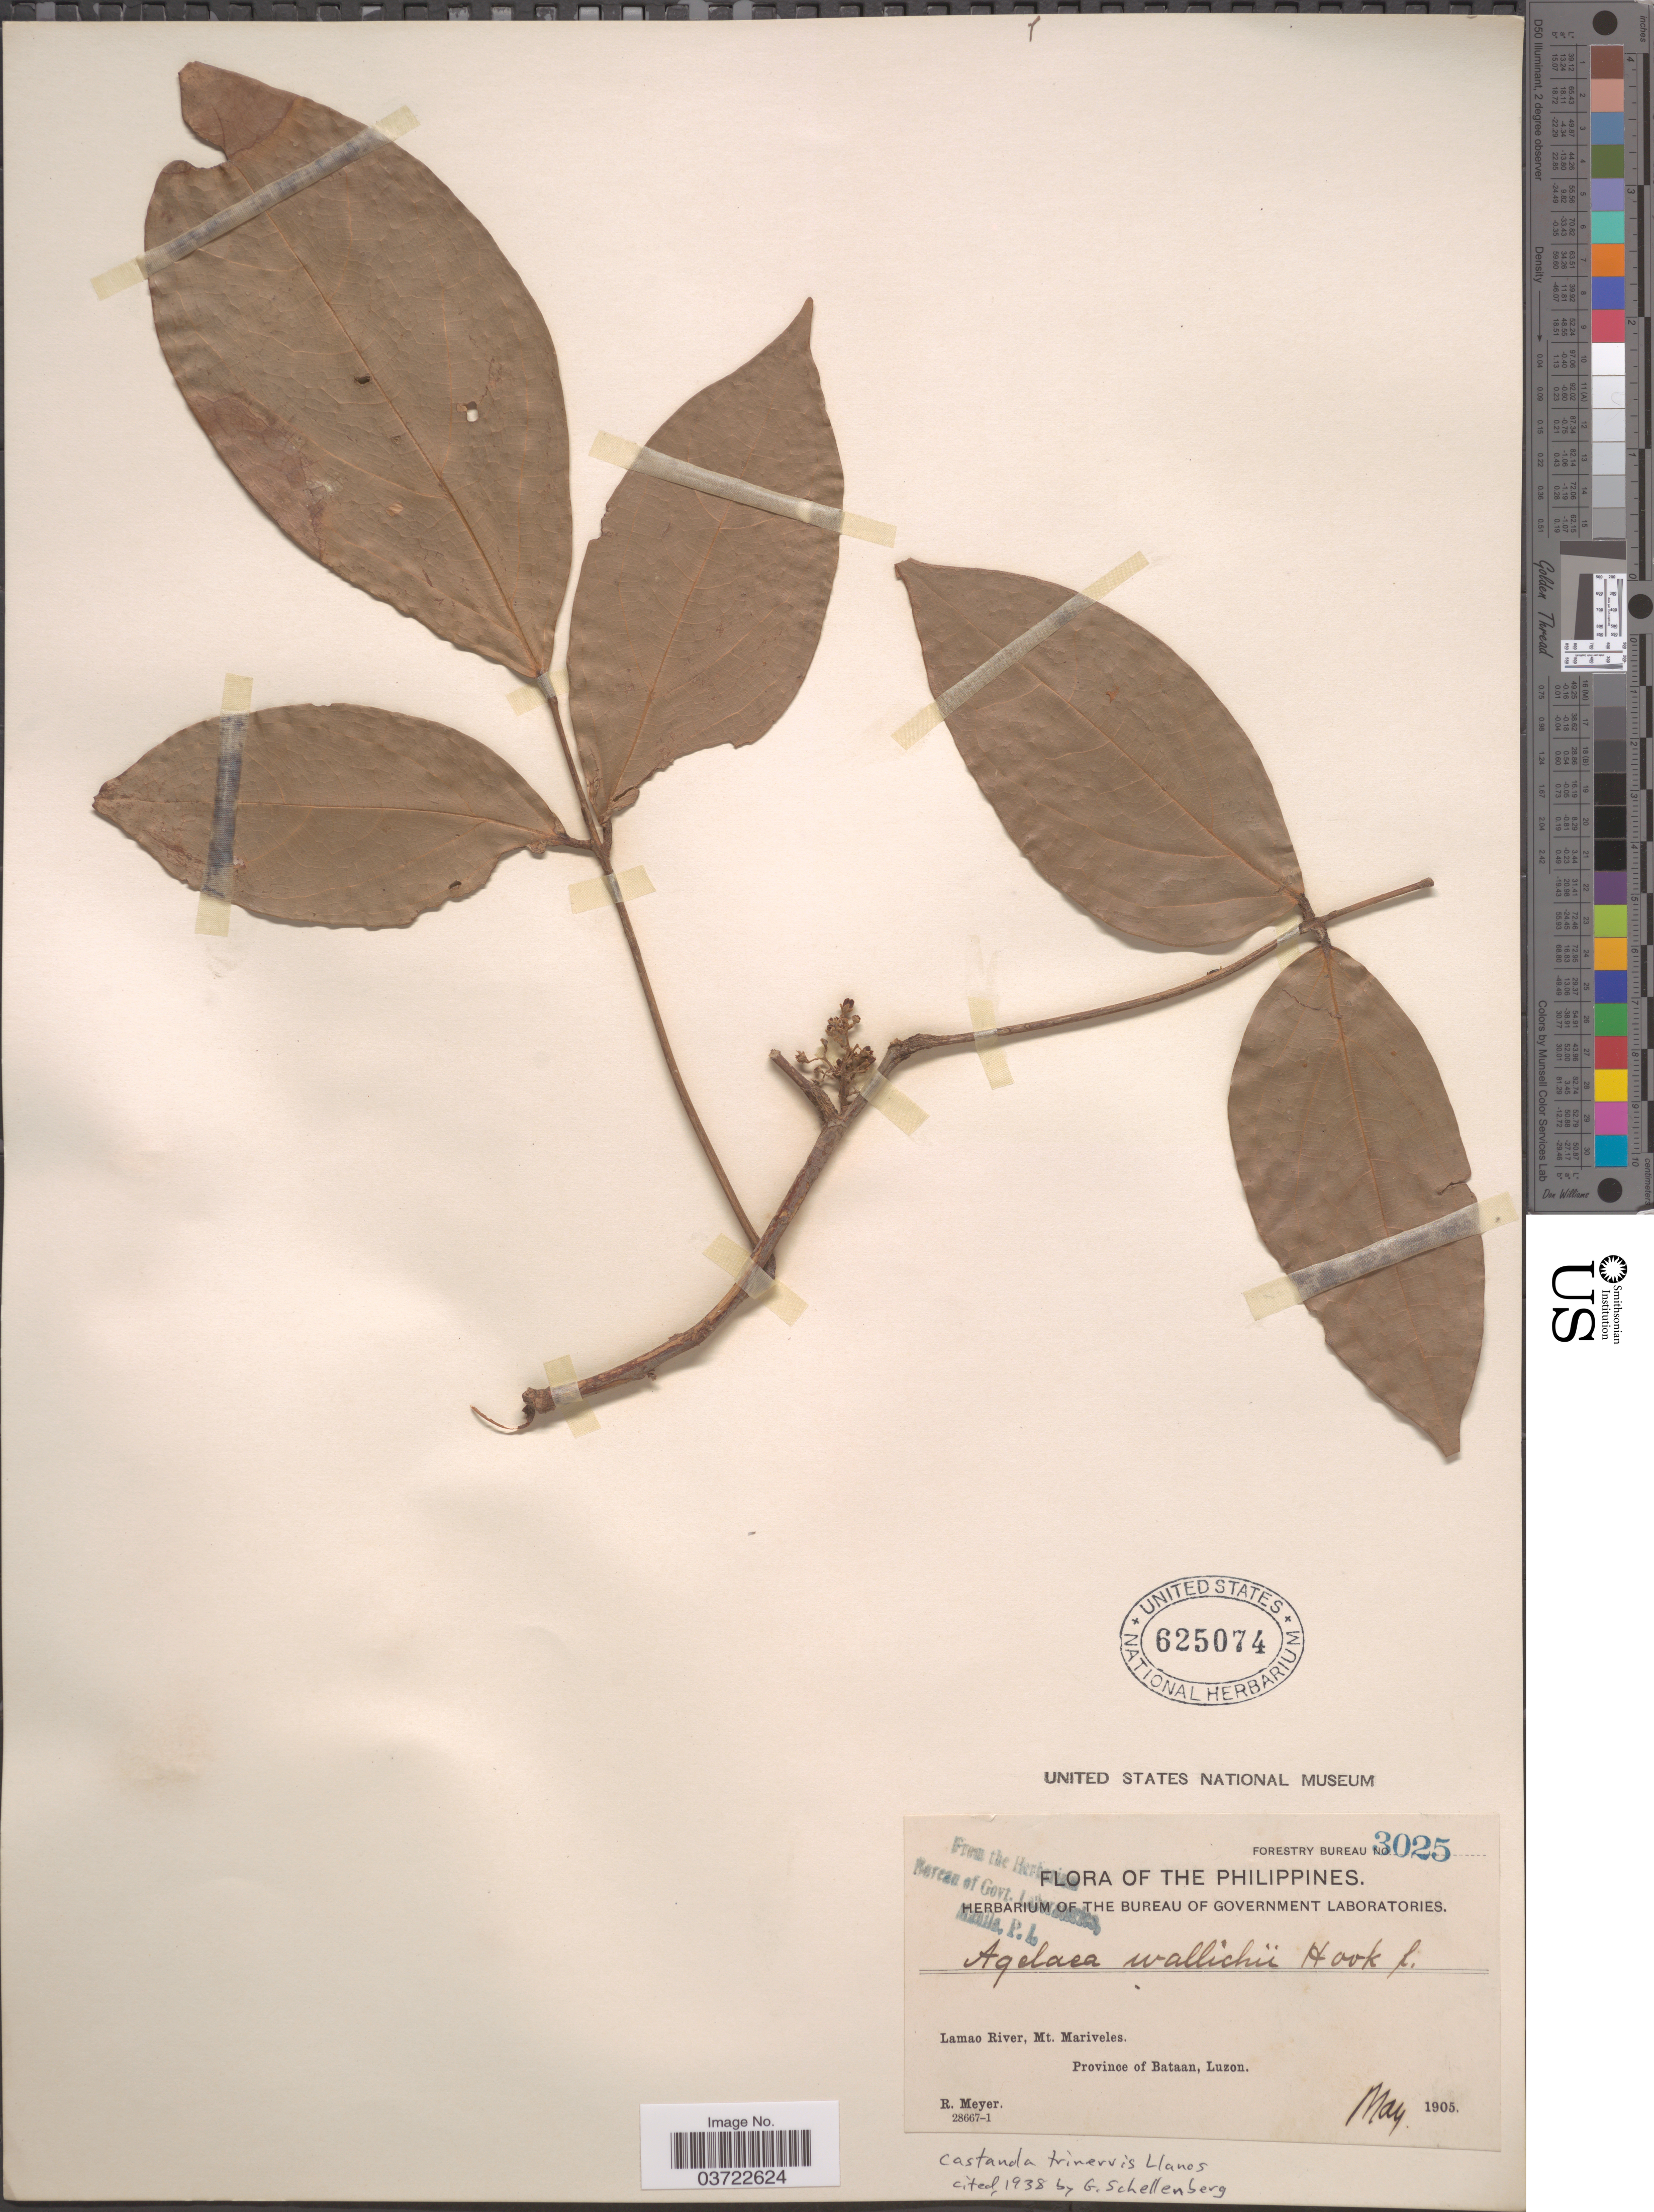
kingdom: Plantae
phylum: Tracheophyta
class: Magnoliopsida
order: Oxalidales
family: Connaraceae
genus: Agelaea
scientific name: Agelaea trinervis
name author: (Llanos) Merr.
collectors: R. Meyer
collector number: Forestry Bureau 3025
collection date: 1905-05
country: Philippines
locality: Lamao River, Mt. Mariveles, Province of Bataan, Luzon.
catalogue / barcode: US 625074